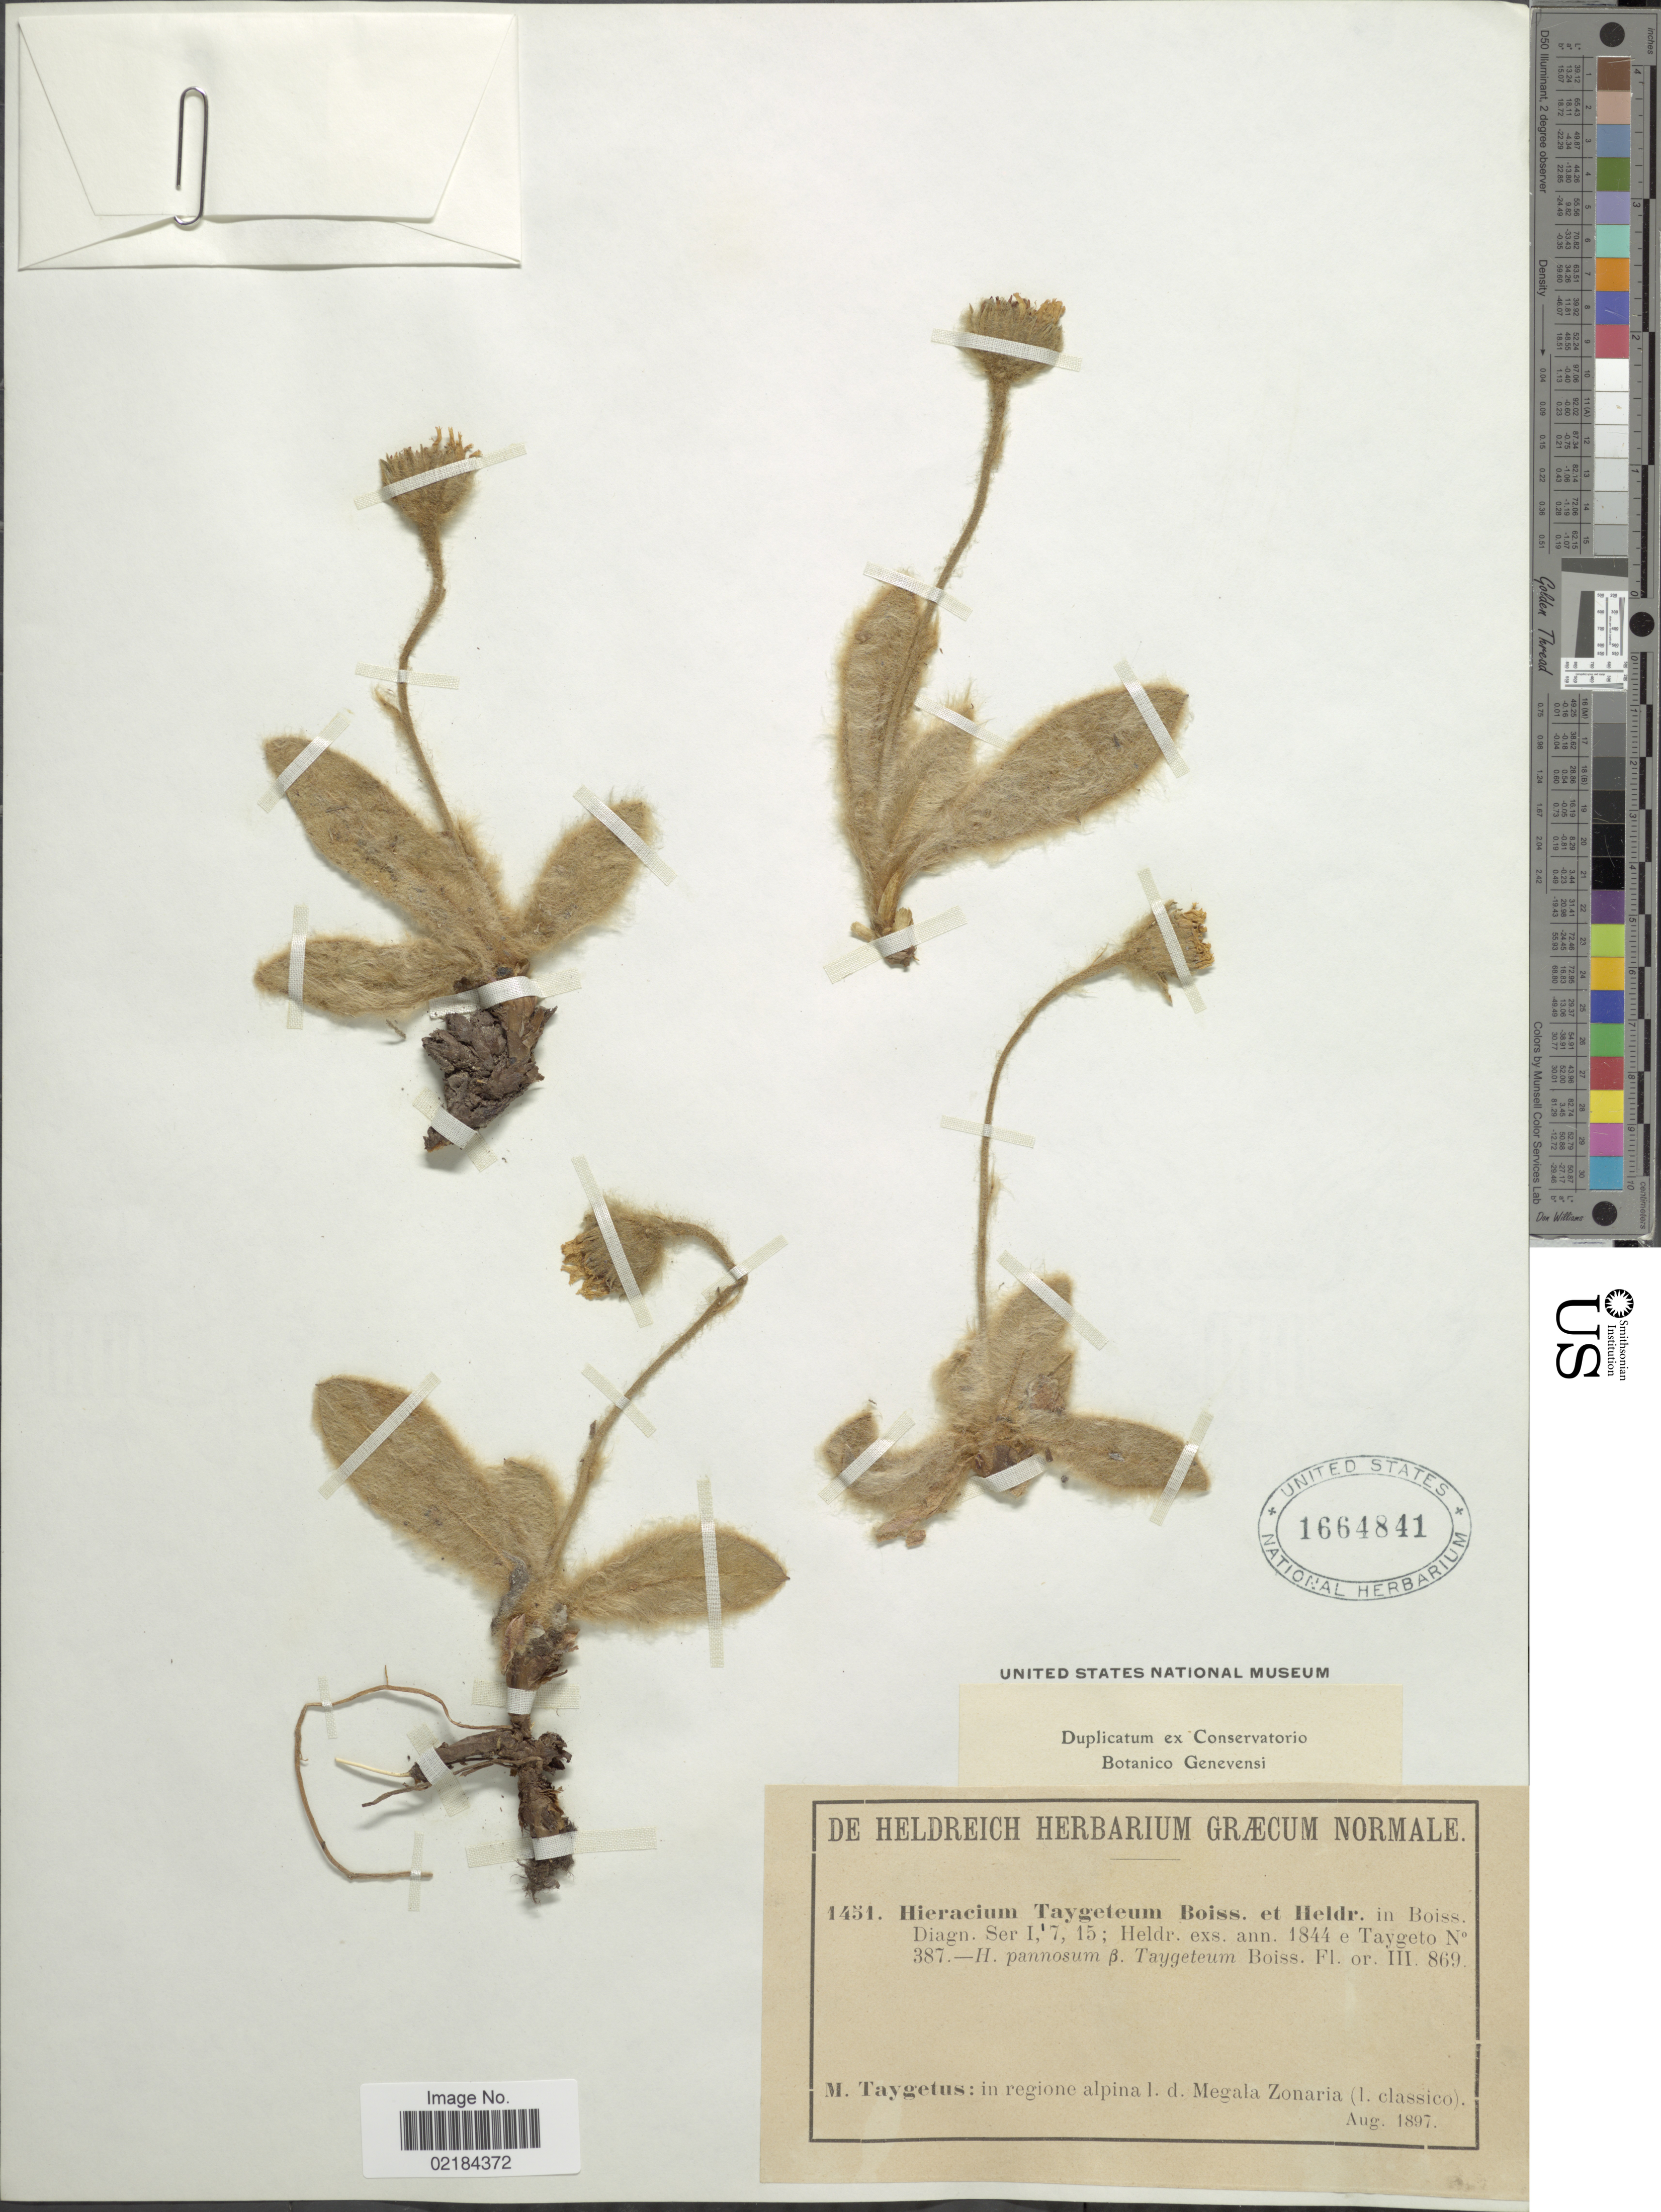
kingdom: Plantae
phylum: Tracheophyta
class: Magnoliopsida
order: Asterales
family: Asteraceae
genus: Hieracium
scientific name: Hieracium pannosum subsp. taygeteum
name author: (Boiss. & Heldr.) Greuter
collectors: ex herb. De Heldreich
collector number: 1451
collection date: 1897-08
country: Greece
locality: M. Taygetus: in regione alpina l. d. Megala Zonaria.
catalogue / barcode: US 1664841